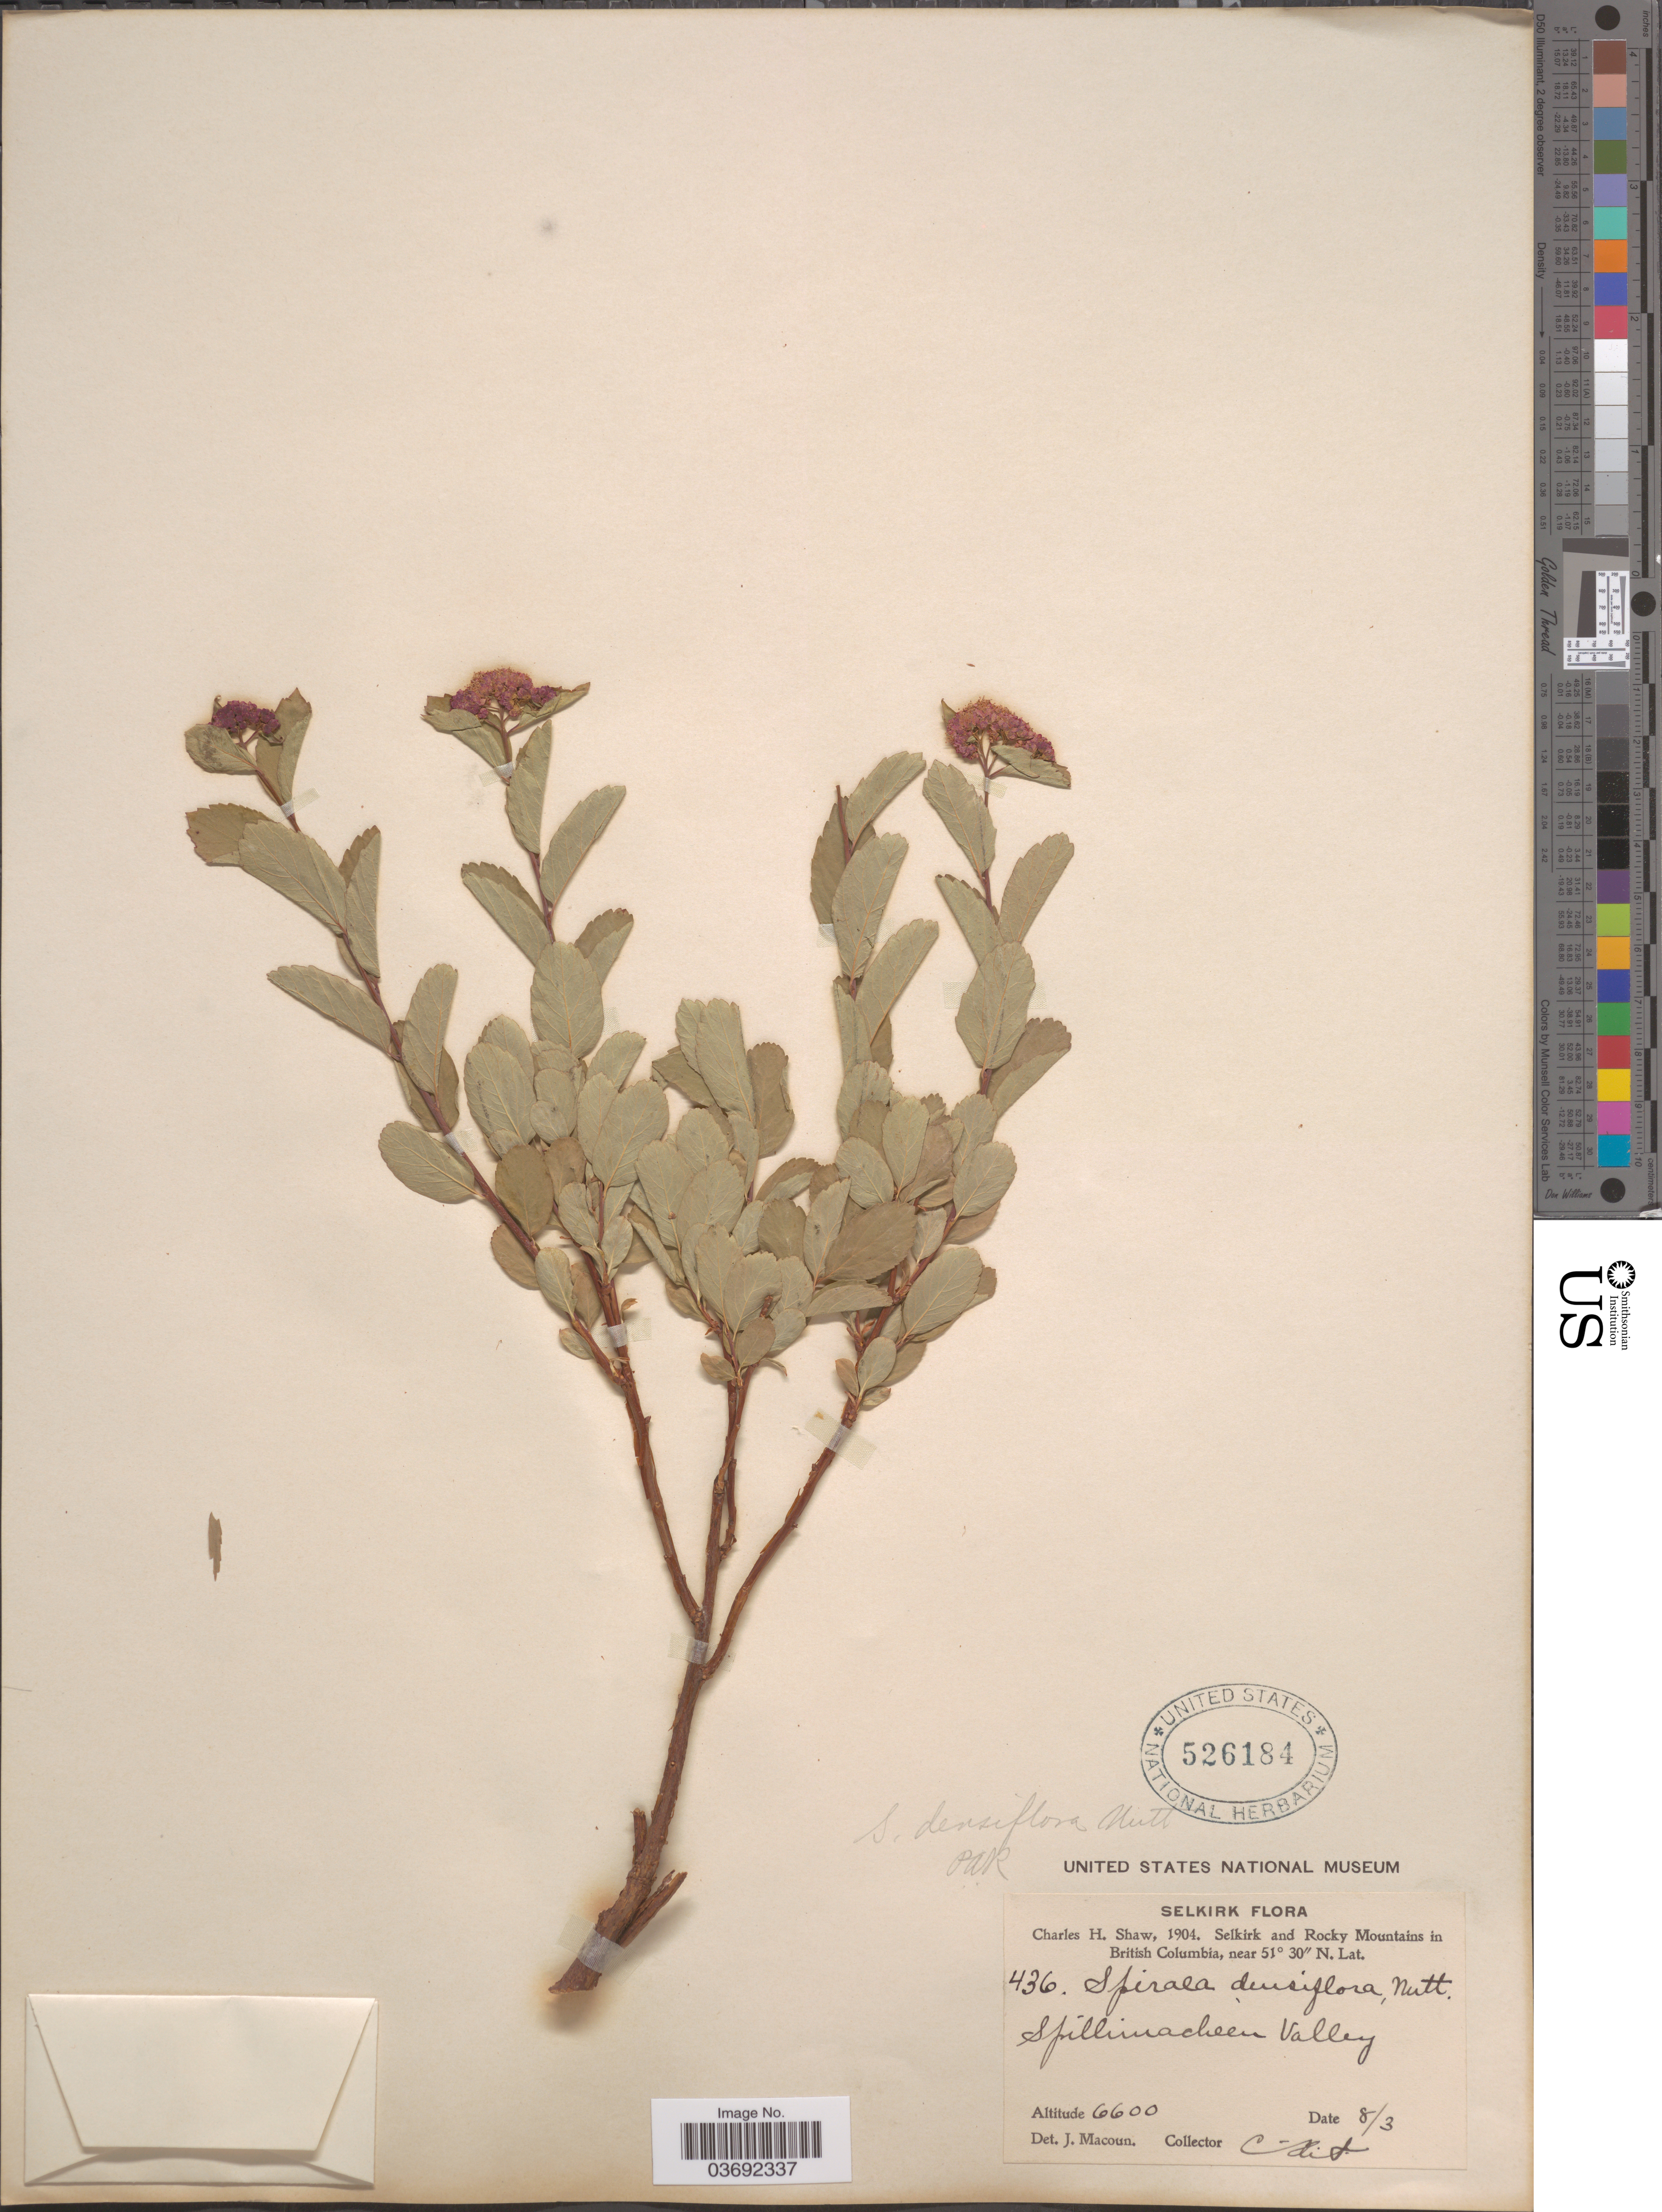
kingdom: Plantae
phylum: Tracheophyta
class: Magnoliopsida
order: Rosales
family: Rosaceae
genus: Spiraea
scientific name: Spiraea densiflora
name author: Nutt. ex Greenm.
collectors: C. H. Shaw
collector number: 436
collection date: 1904-03-08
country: Canada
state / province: British Columbia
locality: Selkirk. Selkirk and Rocky Mountains in British Columbia. Spillimacheen Valley.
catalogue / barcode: US 526184